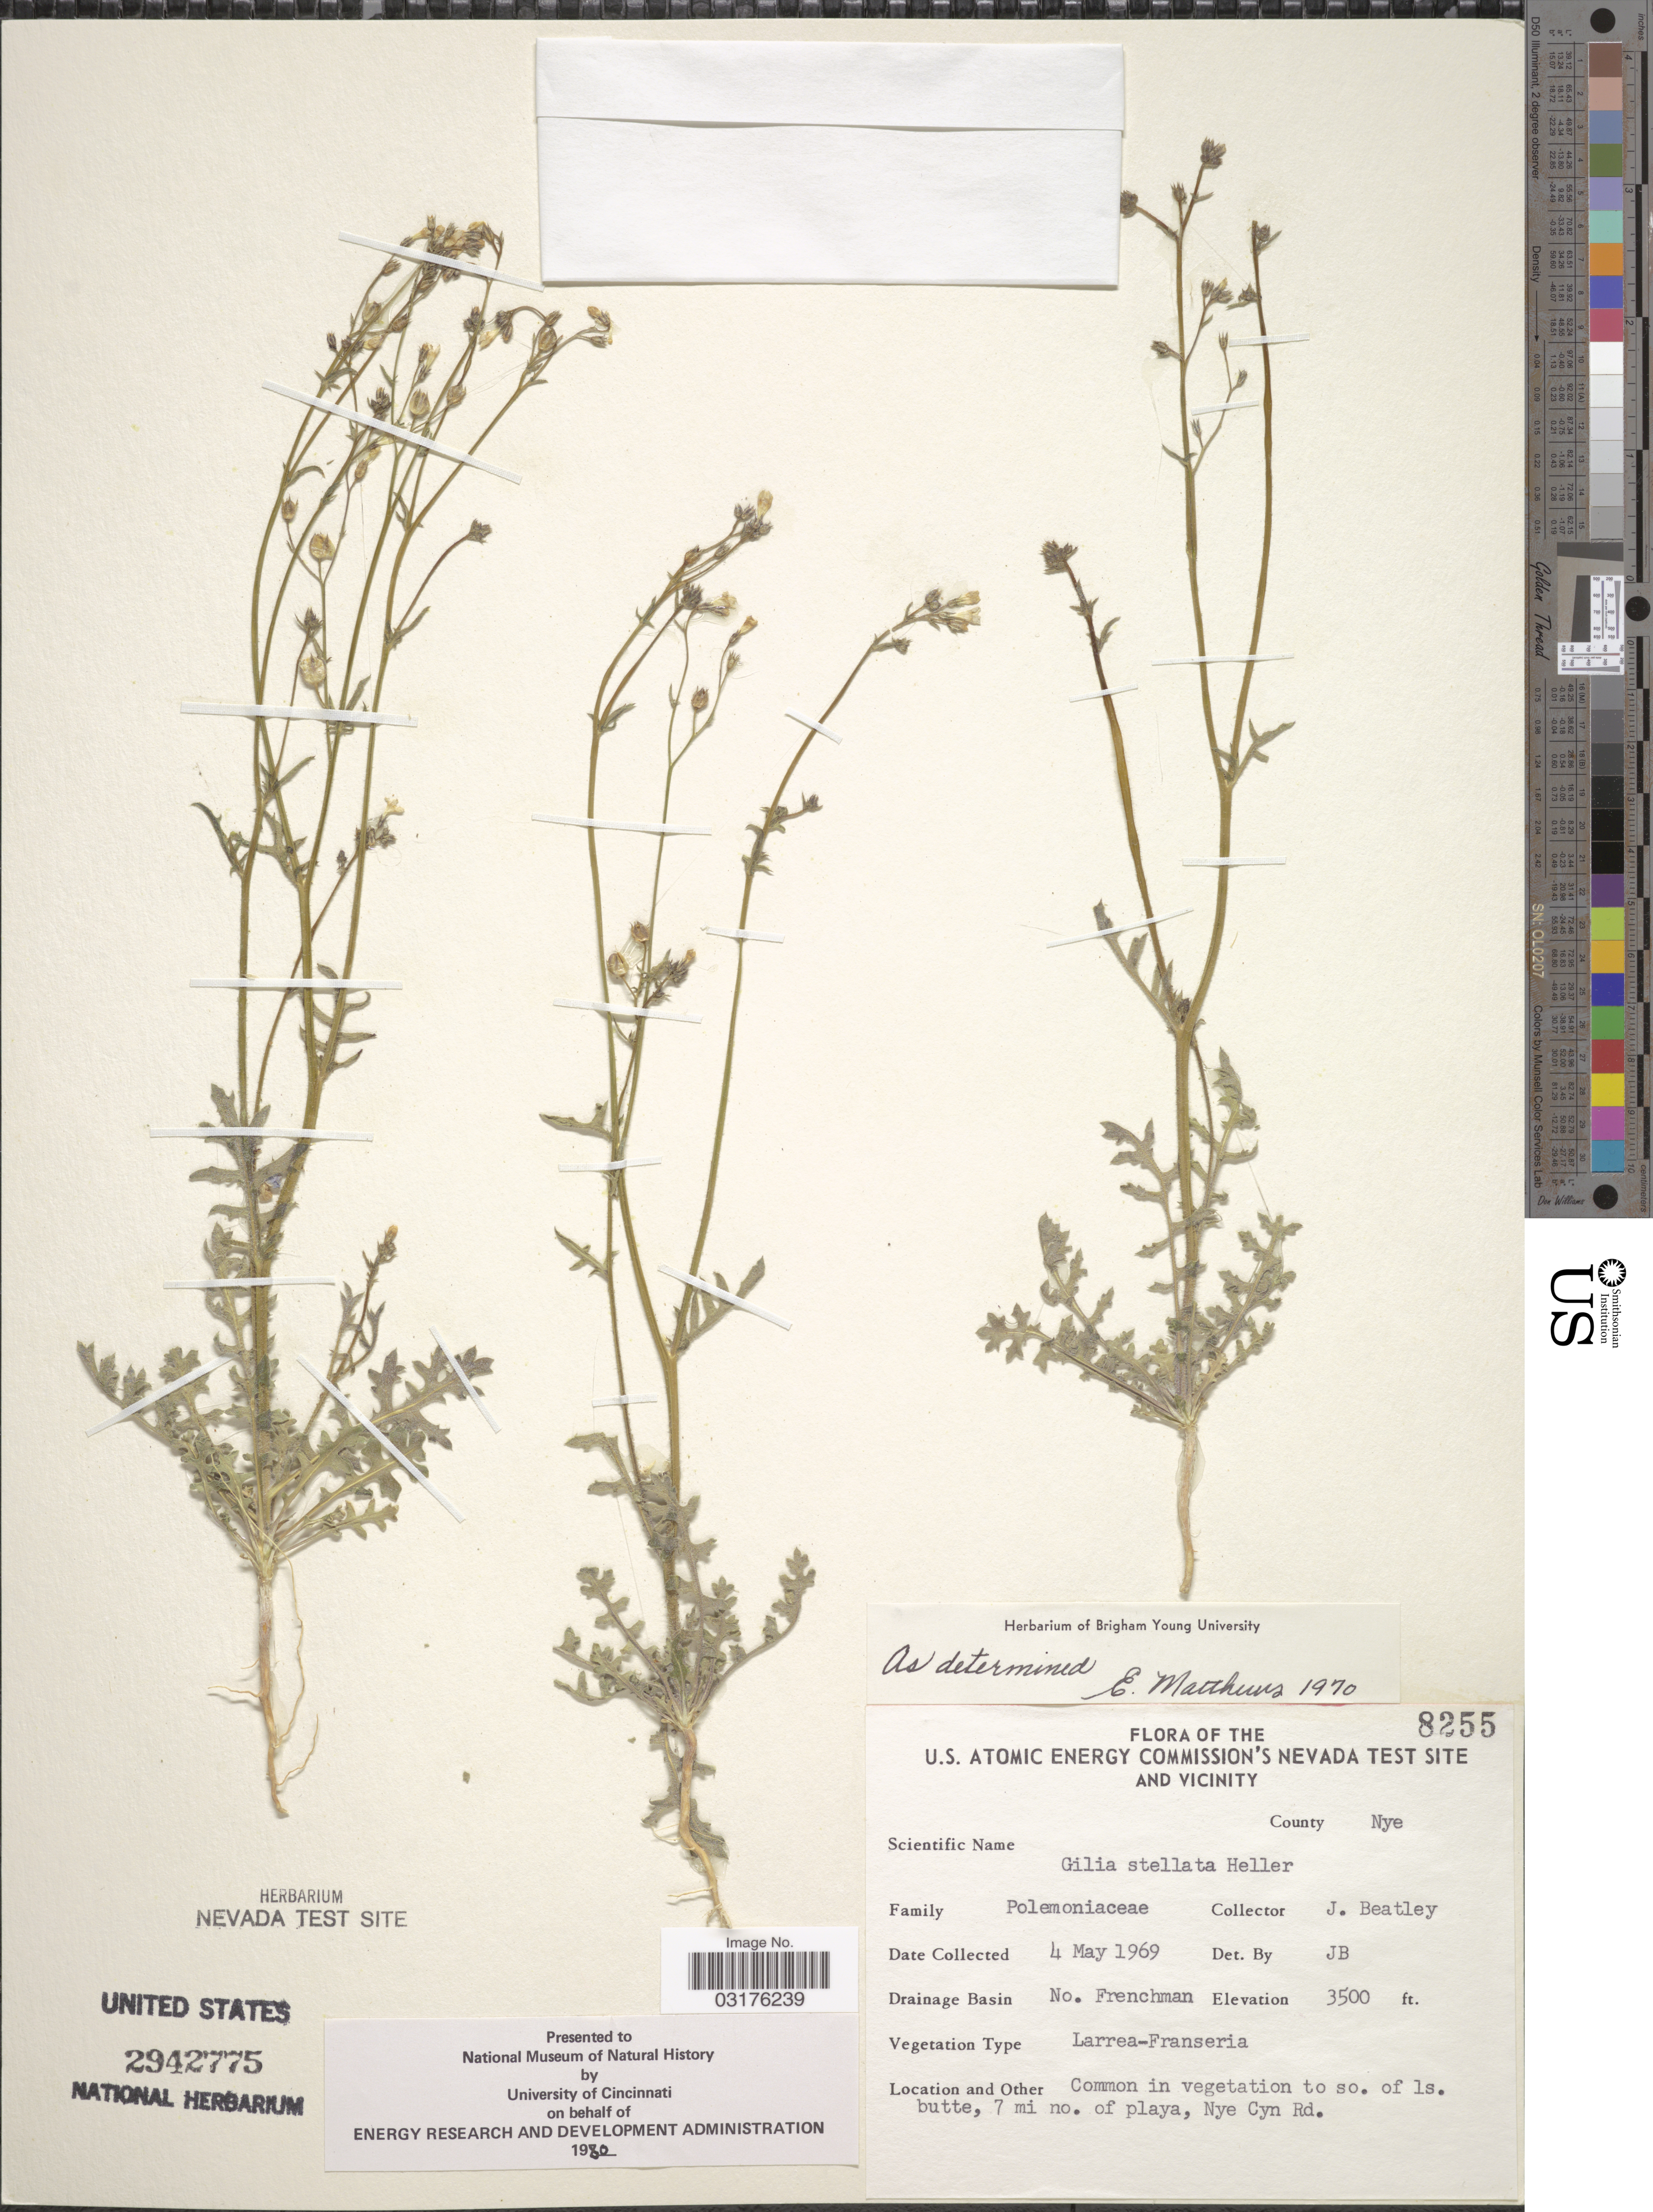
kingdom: Plantae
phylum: Tracheophyta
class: Magnoliopsida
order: Ericales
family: Polemoniaceae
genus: Gilia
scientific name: Gilia stellata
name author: A. Heller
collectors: J. C. Beatley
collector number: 8255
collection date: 1969-05-04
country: United States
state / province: Nevada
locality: The U.S. Atomic Energy Commission's Nevada Test Site And Vicinity, County Nye, Drainage Basin No. Frenchman, Common in vegetation to so. of Is. butte, 7 mi. no. of playa, Nye Cyn Rd.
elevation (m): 1067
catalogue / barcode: US 2942775